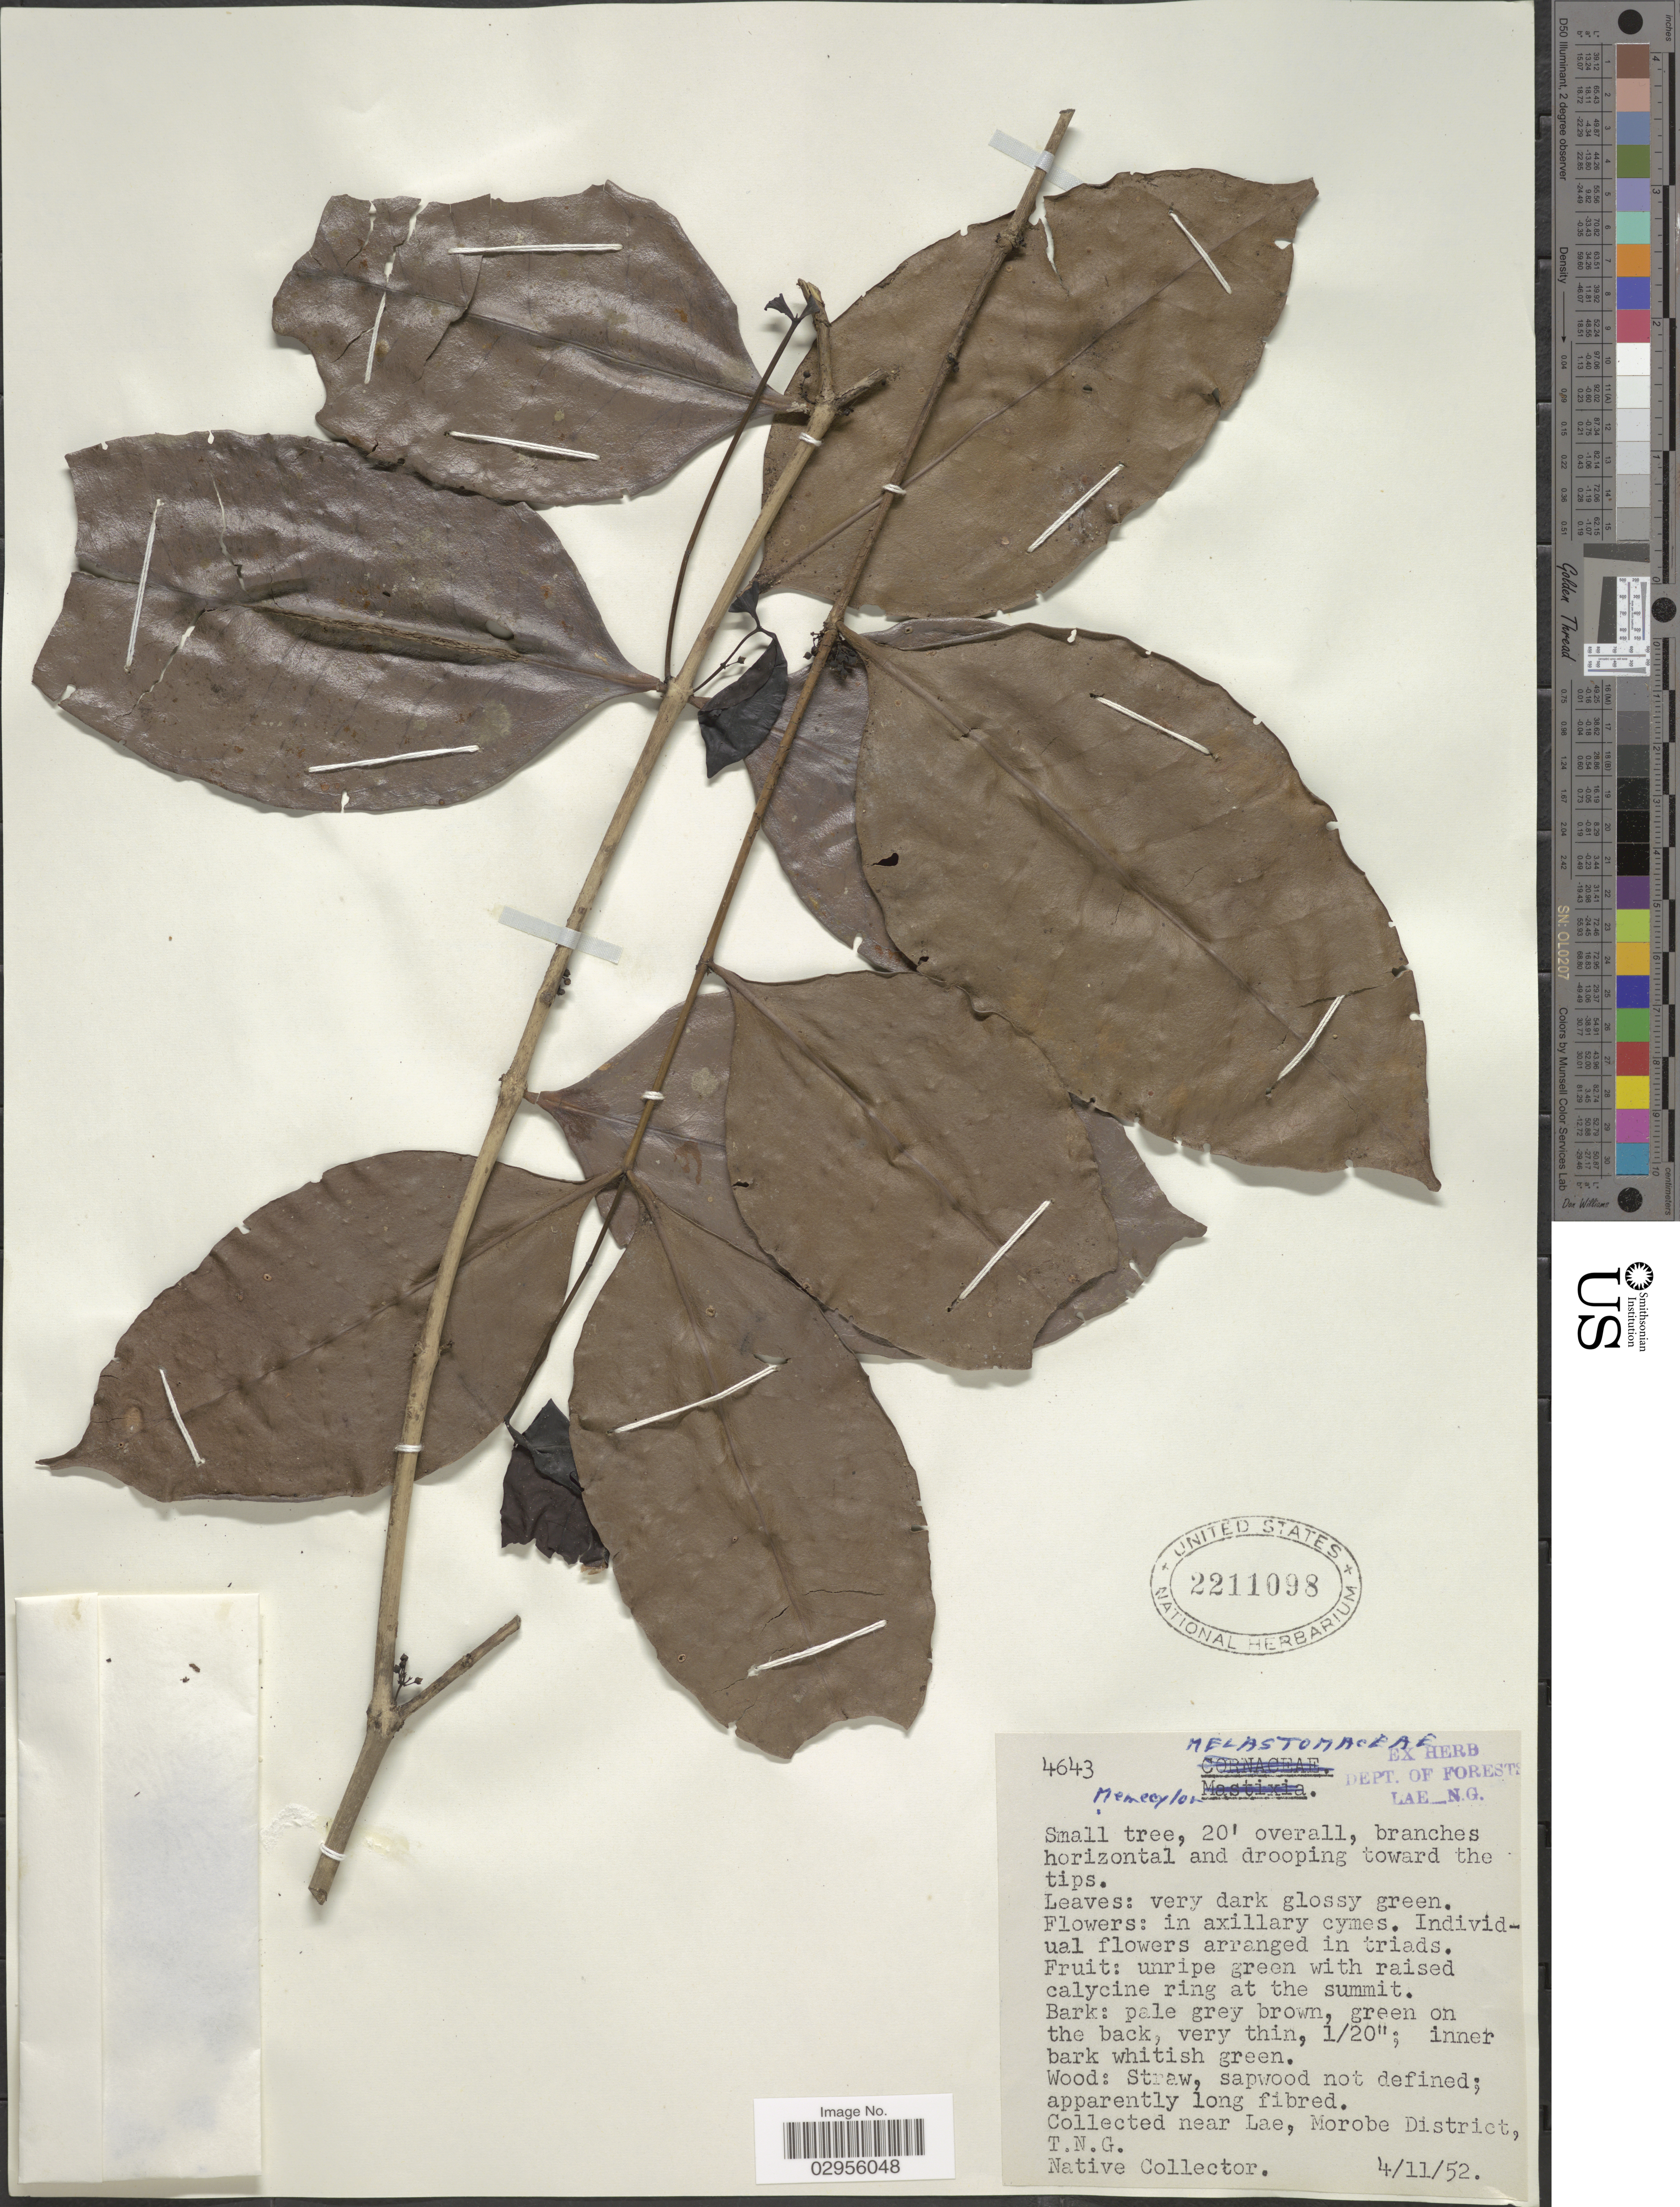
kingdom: Plantae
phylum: Tracheophyta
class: Magnoliopsida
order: Myrtales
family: Melastomataceae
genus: Memecylon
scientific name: Memecylon sp.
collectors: Native collector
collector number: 4643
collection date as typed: Transcribed d/m/y: 4/11/52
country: Papua New Guinea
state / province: Morobe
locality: Near Lae, Morobe District, T.N.G.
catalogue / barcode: US 2211098